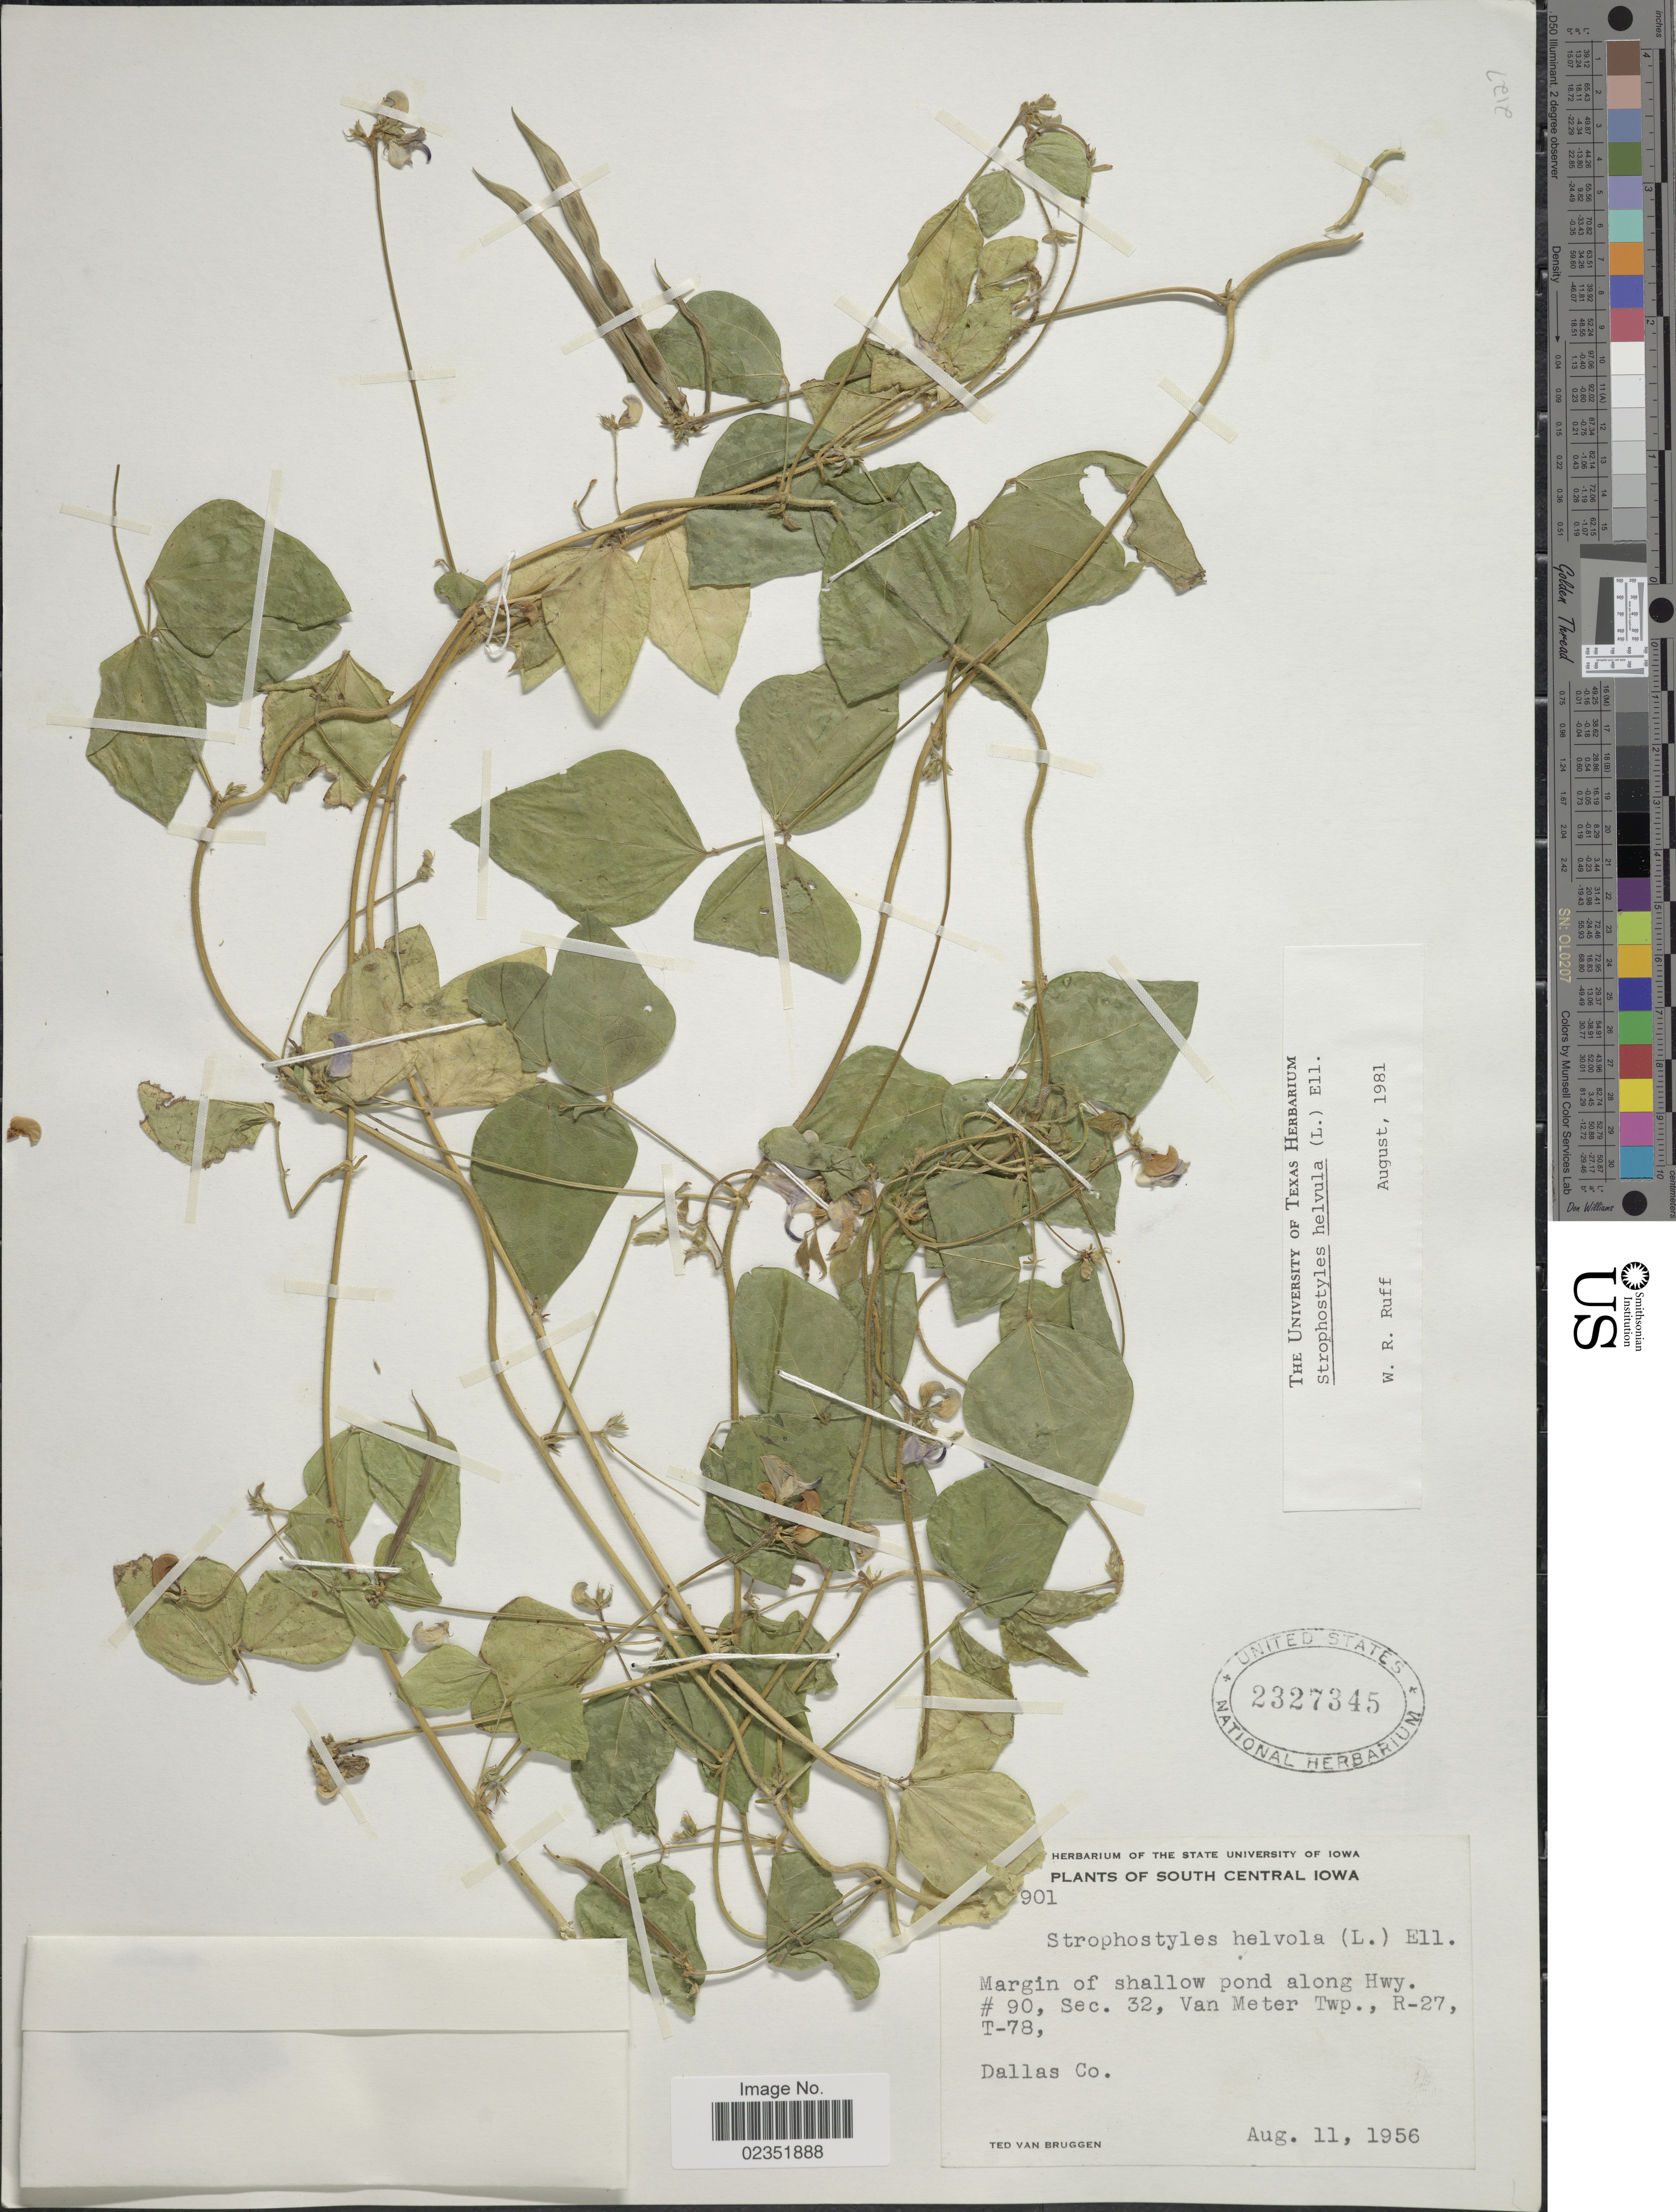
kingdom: Plantae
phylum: Tracheophyta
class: Magnoliopsida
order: Fabales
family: Fabaceae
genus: Strophostyles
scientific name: Strophostyles helvola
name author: (L.) Elliott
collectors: T. van Bruggen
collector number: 901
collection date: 1956-08-11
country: United States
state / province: Iowa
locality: South Central Iowa, Margin of shallow pond along Hwy. # 90, sec. 32, Van Meter Twp., R-27, T-78, Dallas Co.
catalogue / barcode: US 2327345